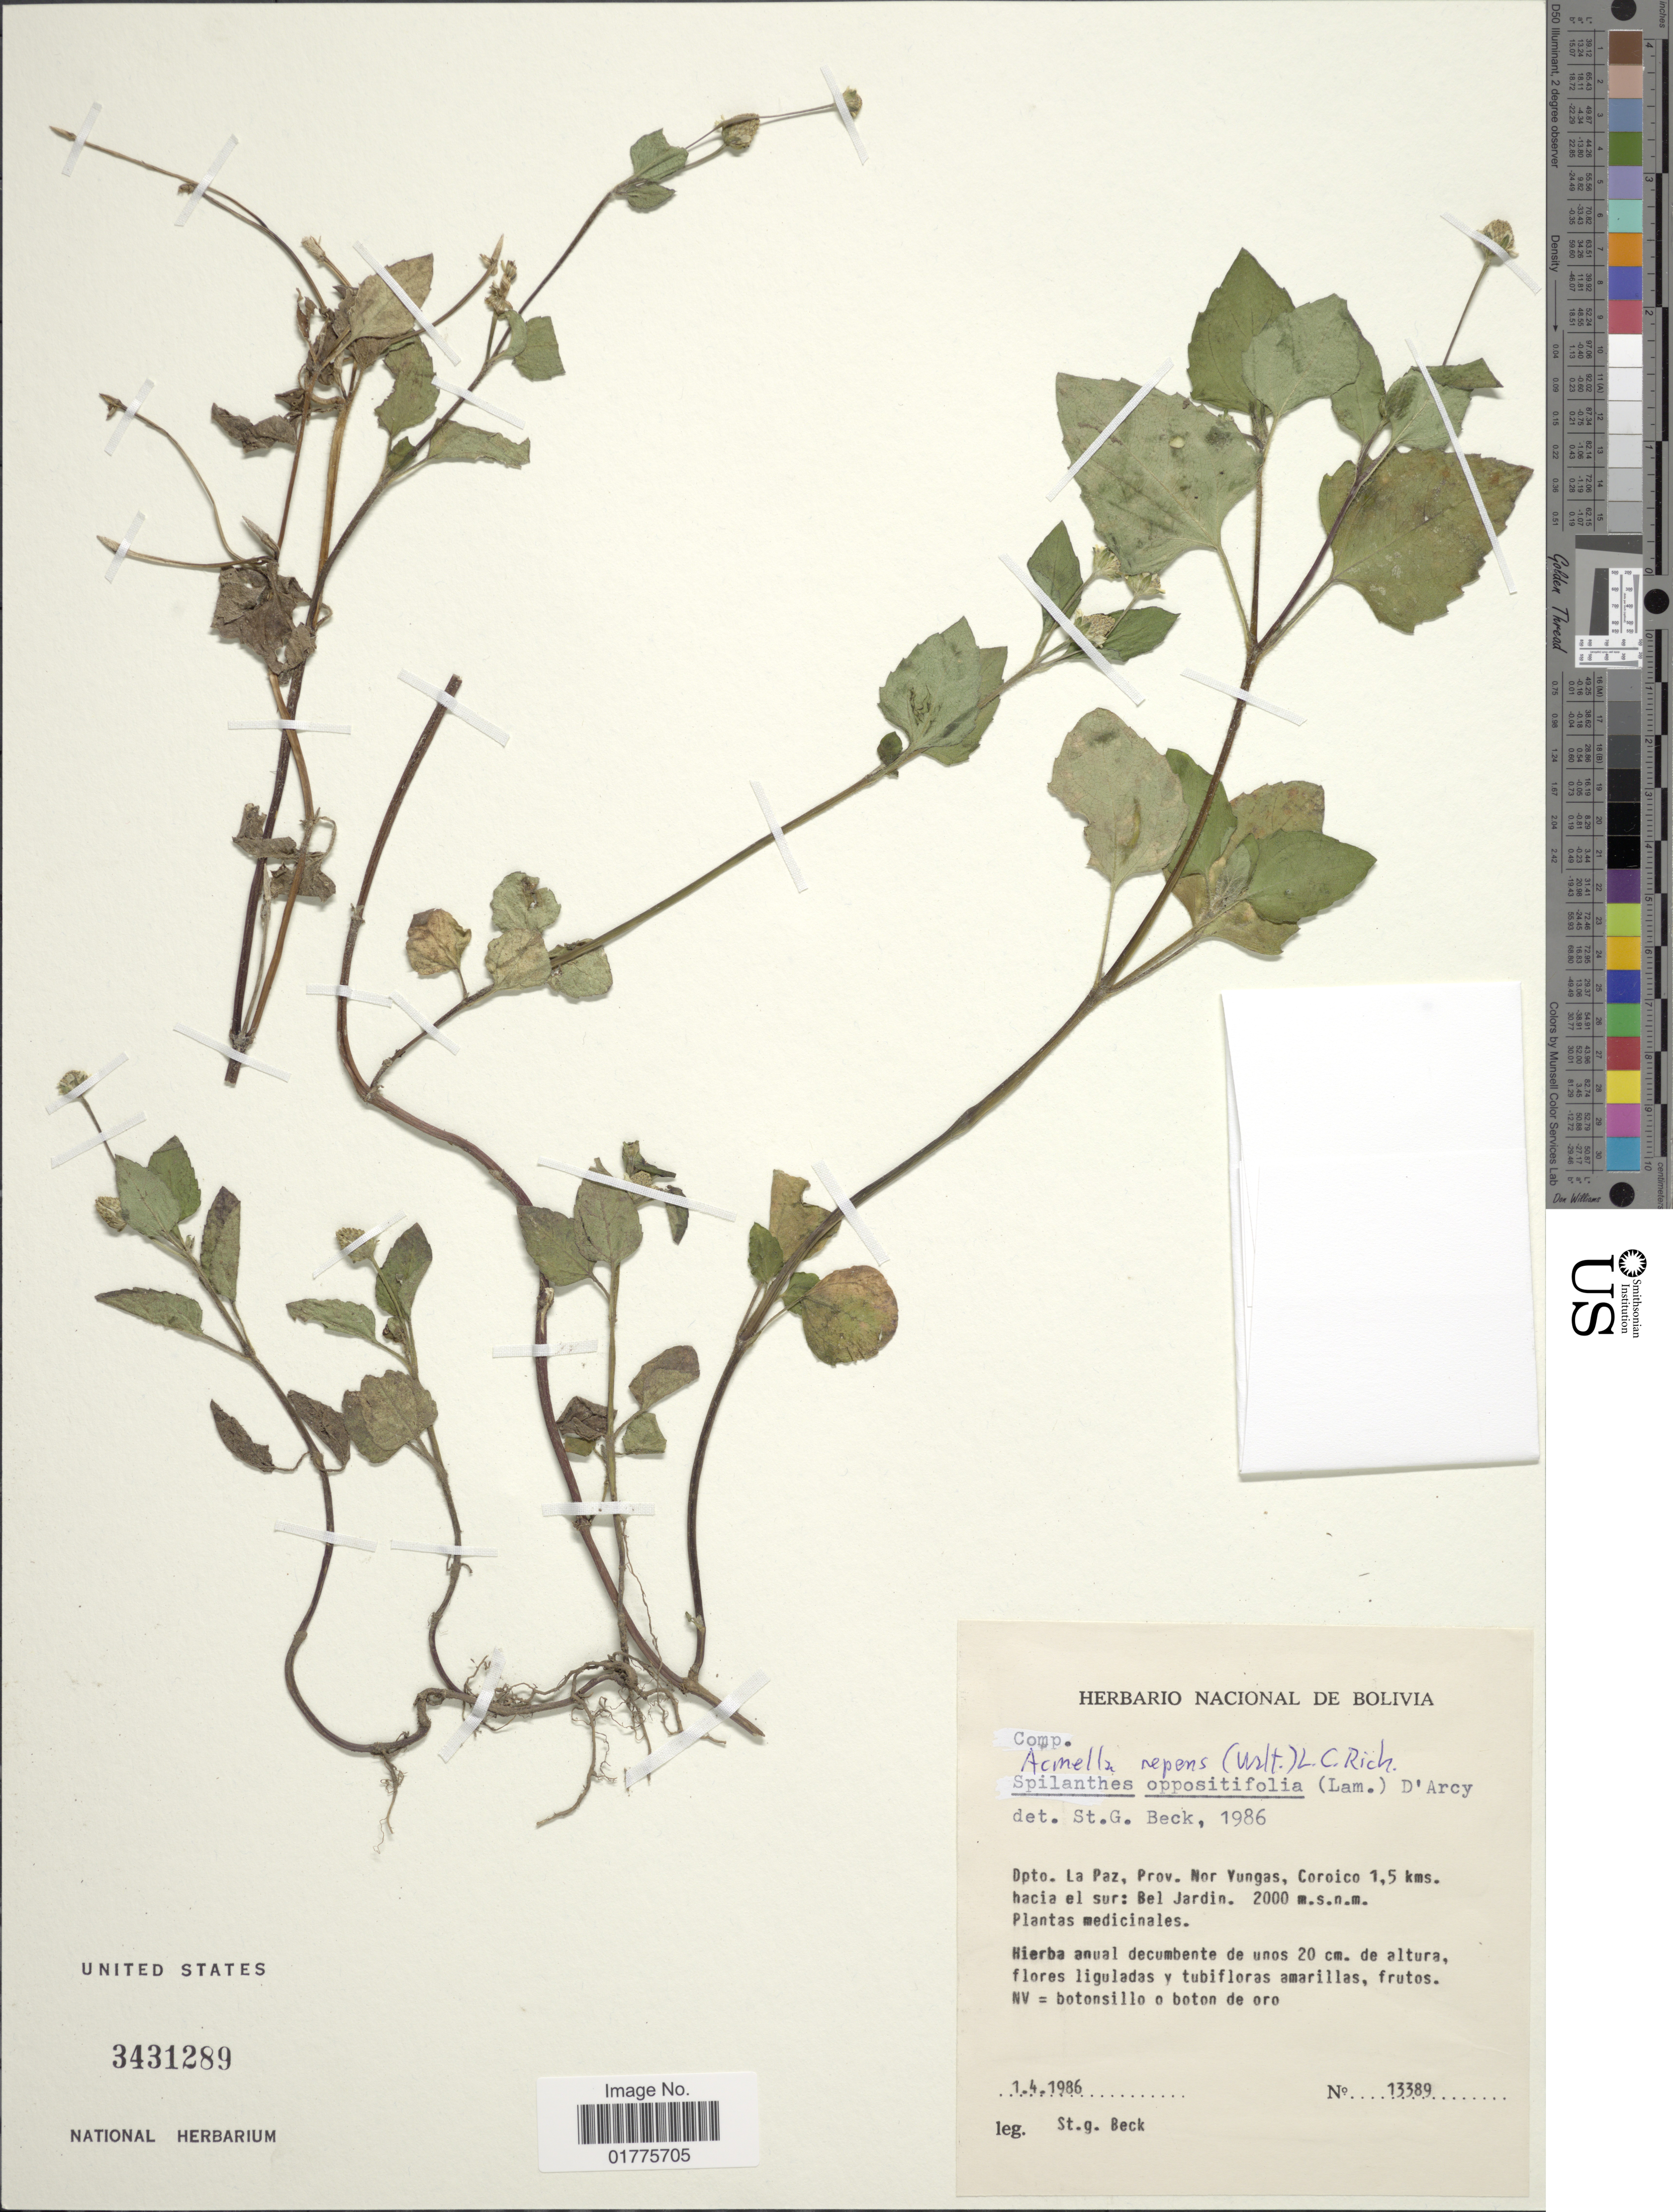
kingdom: Plantae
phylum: Tracheophyta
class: Magnoliopsida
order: Asterales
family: Asteraceae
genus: Acmella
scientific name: Acmella repens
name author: (Walter) Rich.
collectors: S. G. Beck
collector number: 13389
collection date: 1986-04-01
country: Bolivia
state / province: La Paz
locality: Nor Yungas, Coroico 1.5 kms., Bel Jardin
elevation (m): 2000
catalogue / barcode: US 3431289